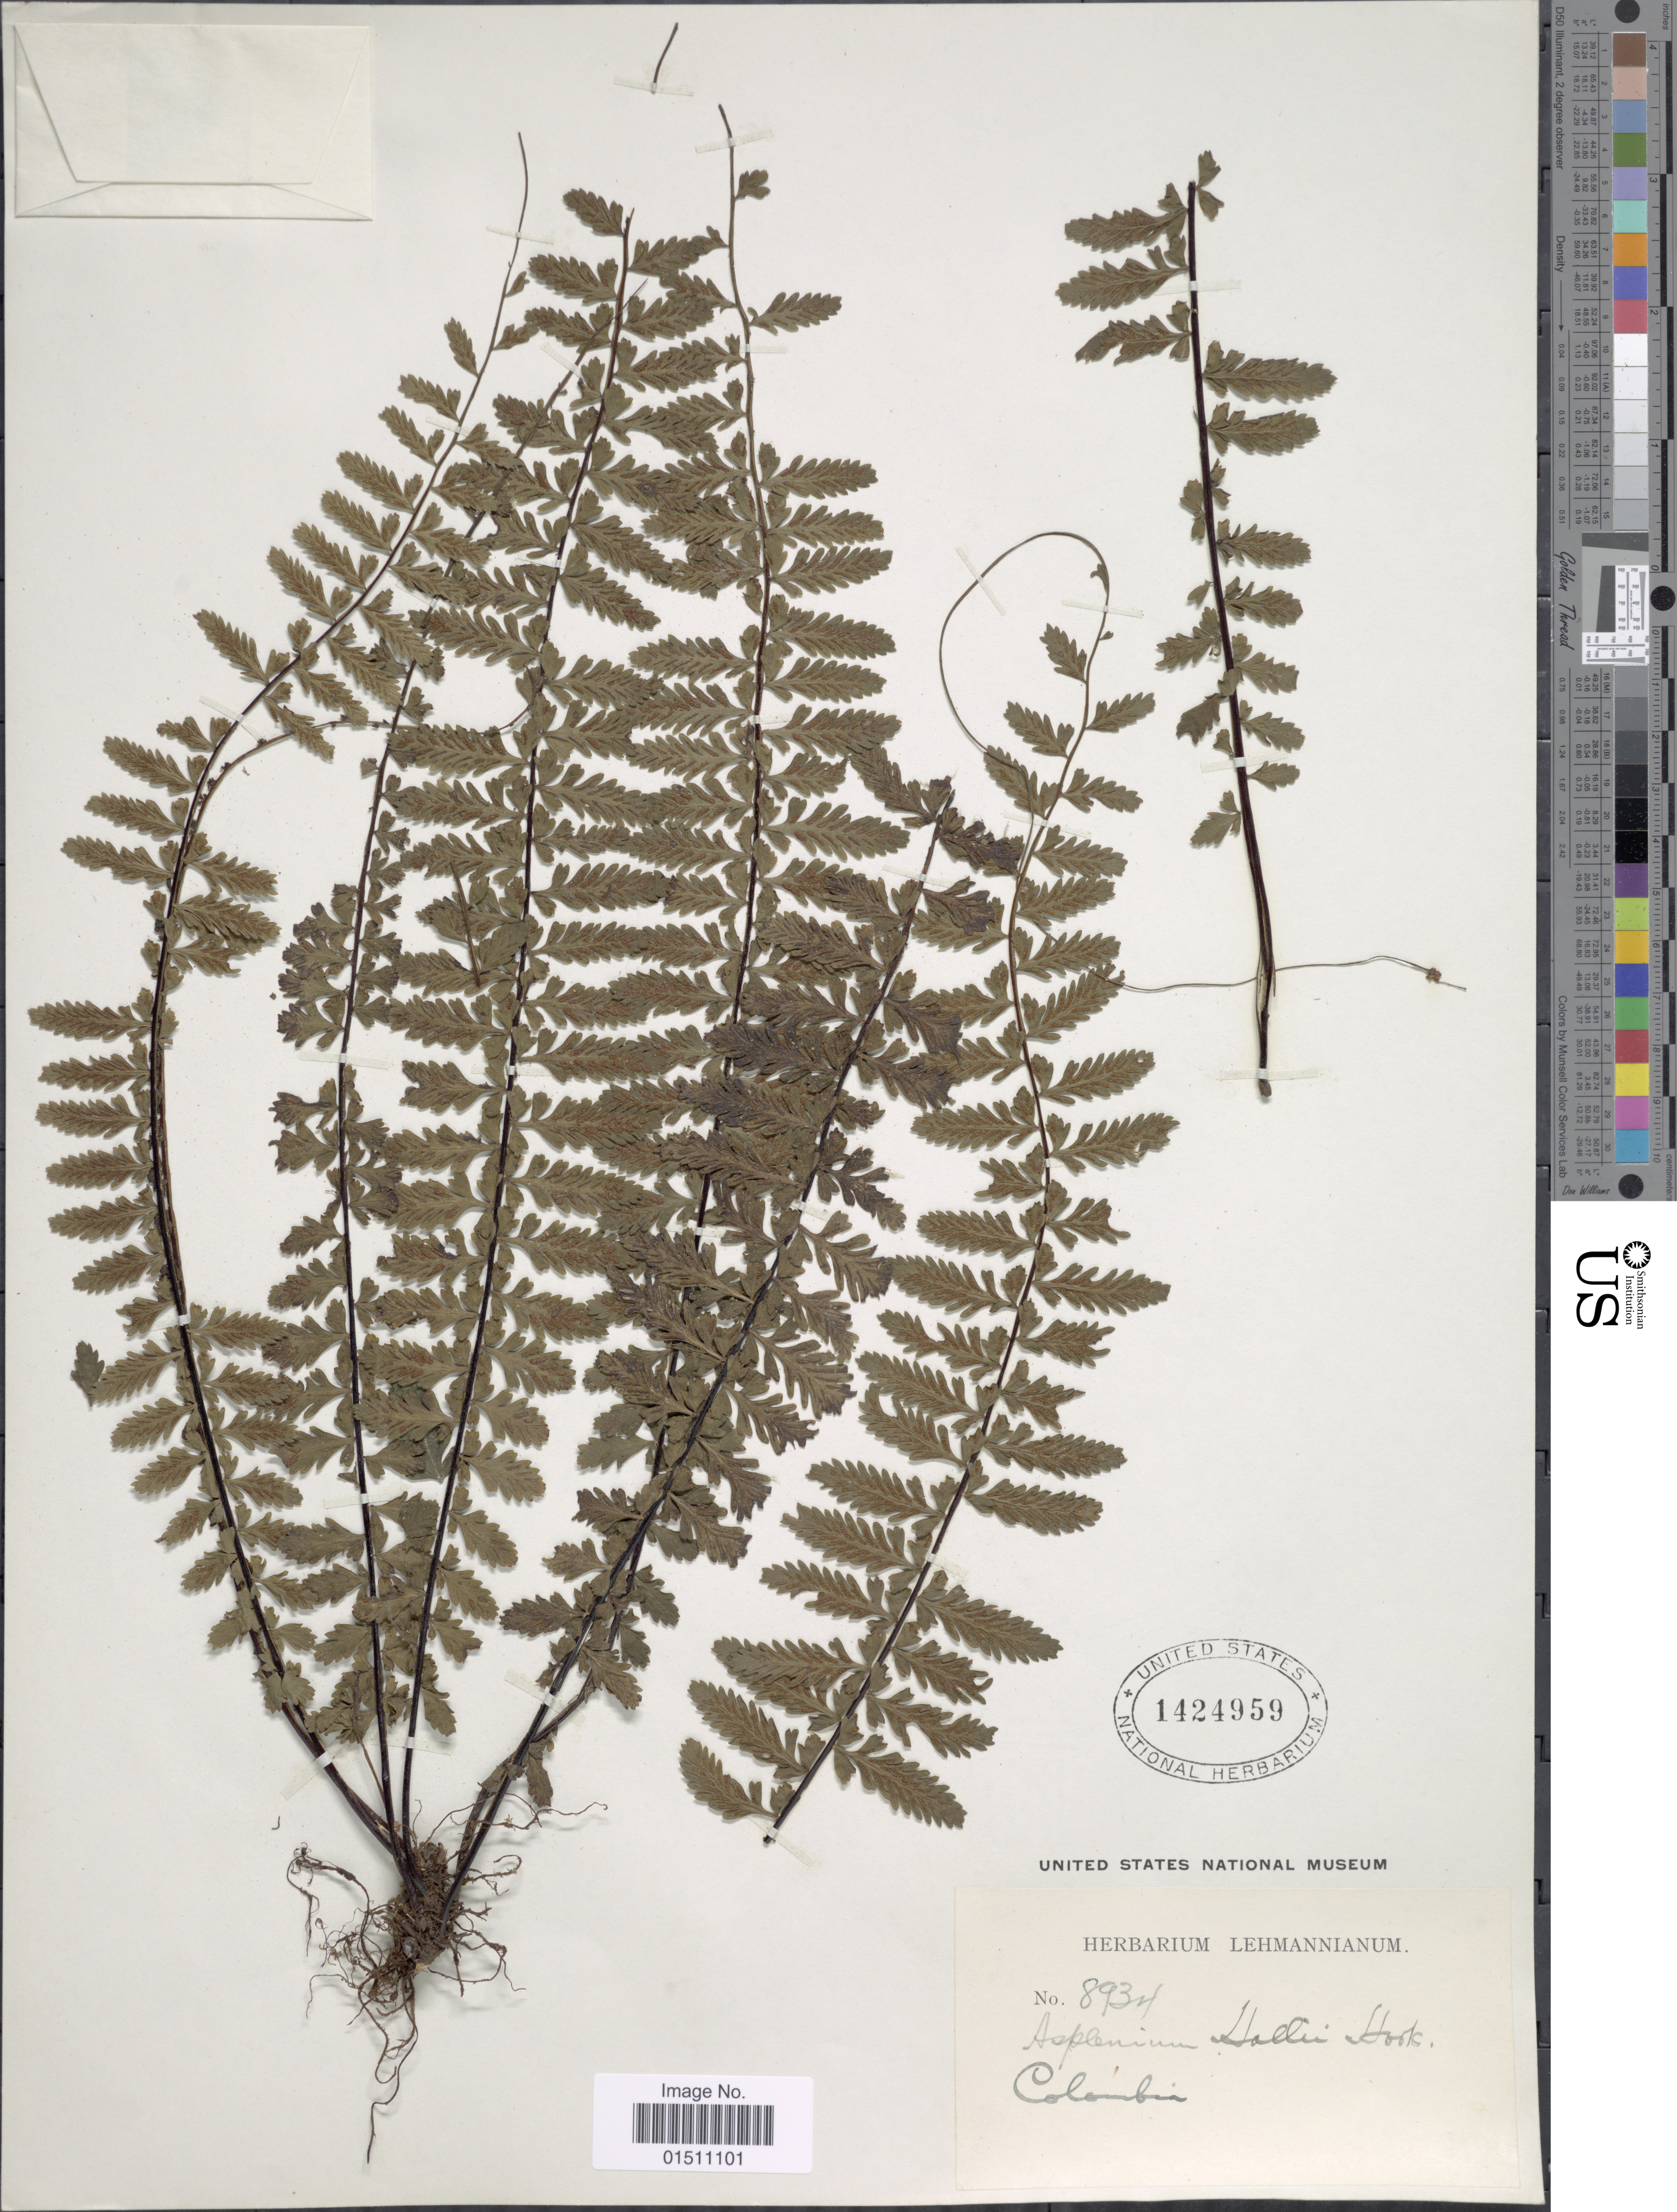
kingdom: Plantae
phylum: Tracheophyta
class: Polypodiopsida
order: Polypodiales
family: Aspleniaceae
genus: Asplenium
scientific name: Asplenium hallii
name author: Hook.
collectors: ex herb. Lehmannianum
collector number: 8934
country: Colombia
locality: Colombia.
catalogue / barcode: US 1424959